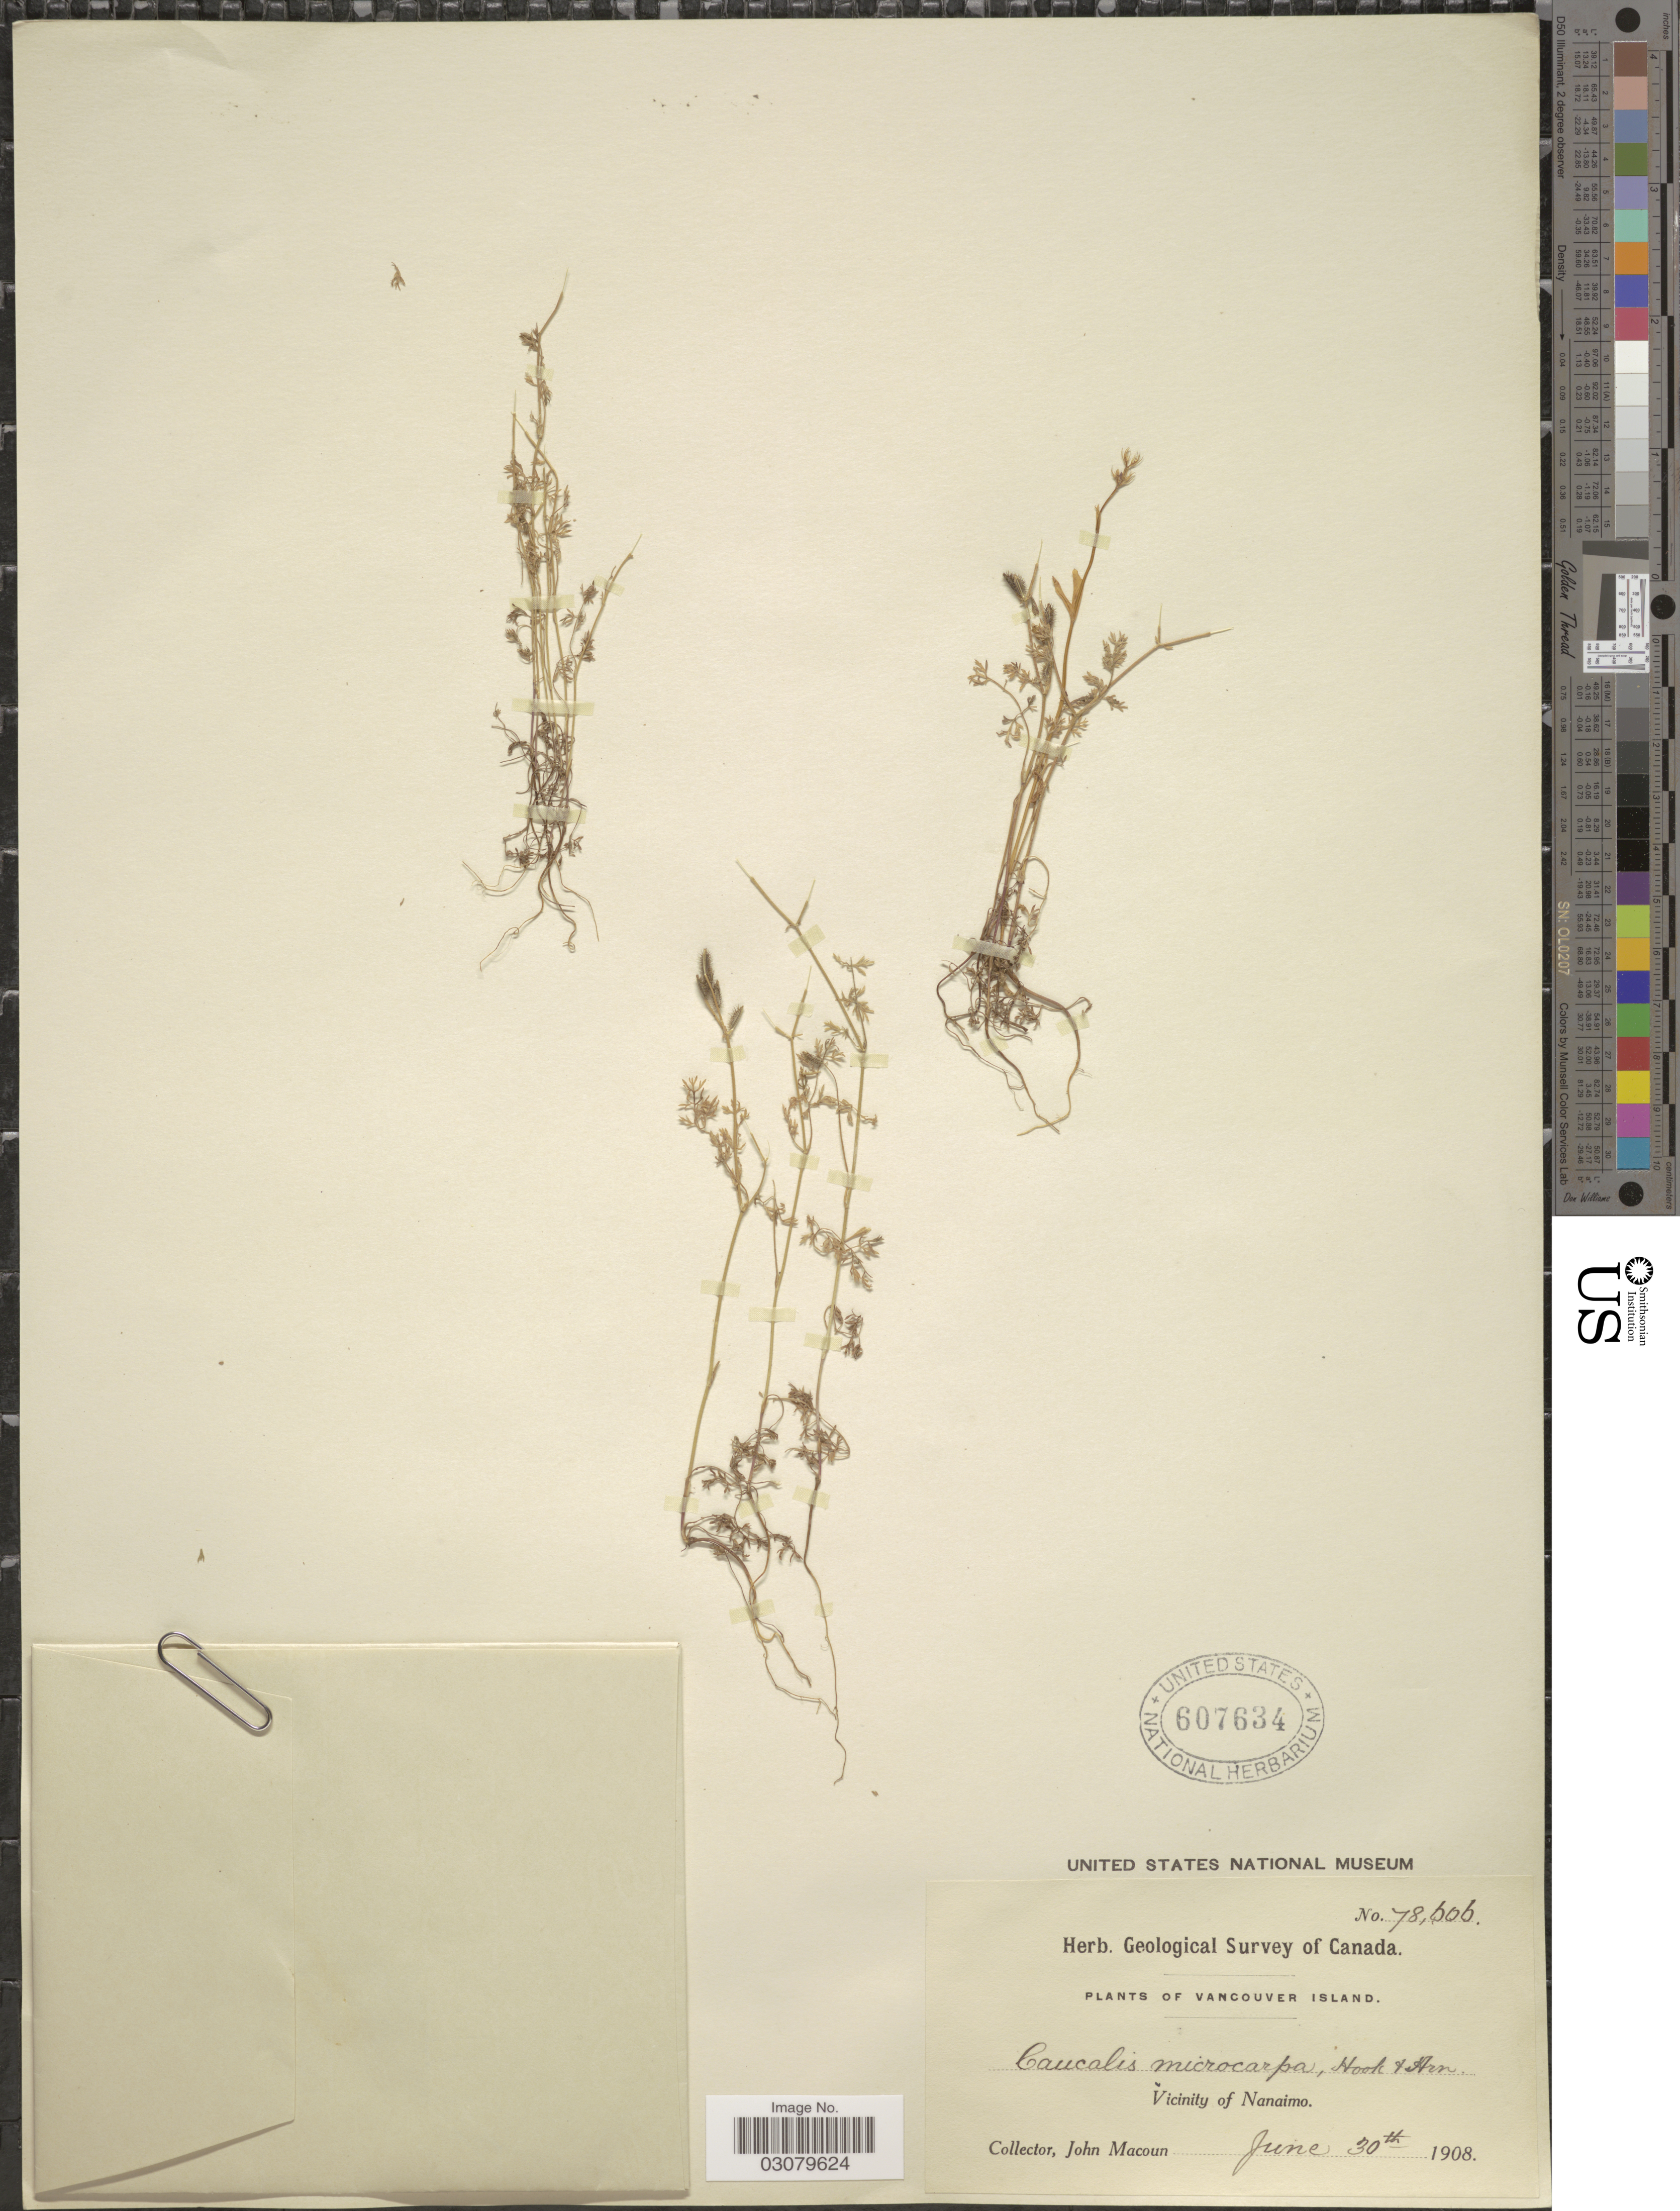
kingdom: Plantae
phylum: Tracheophyta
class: Magnoliopsida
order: Apiales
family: Apiaceae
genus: Caucalis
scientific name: Caucalis microcarpa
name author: Hook. & Arn.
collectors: J. Macoun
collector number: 78606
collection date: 1908-06-30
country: Canada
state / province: British Columbia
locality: Vancouver Island. Vicinity of Nanaimo.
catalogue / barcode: US 607634